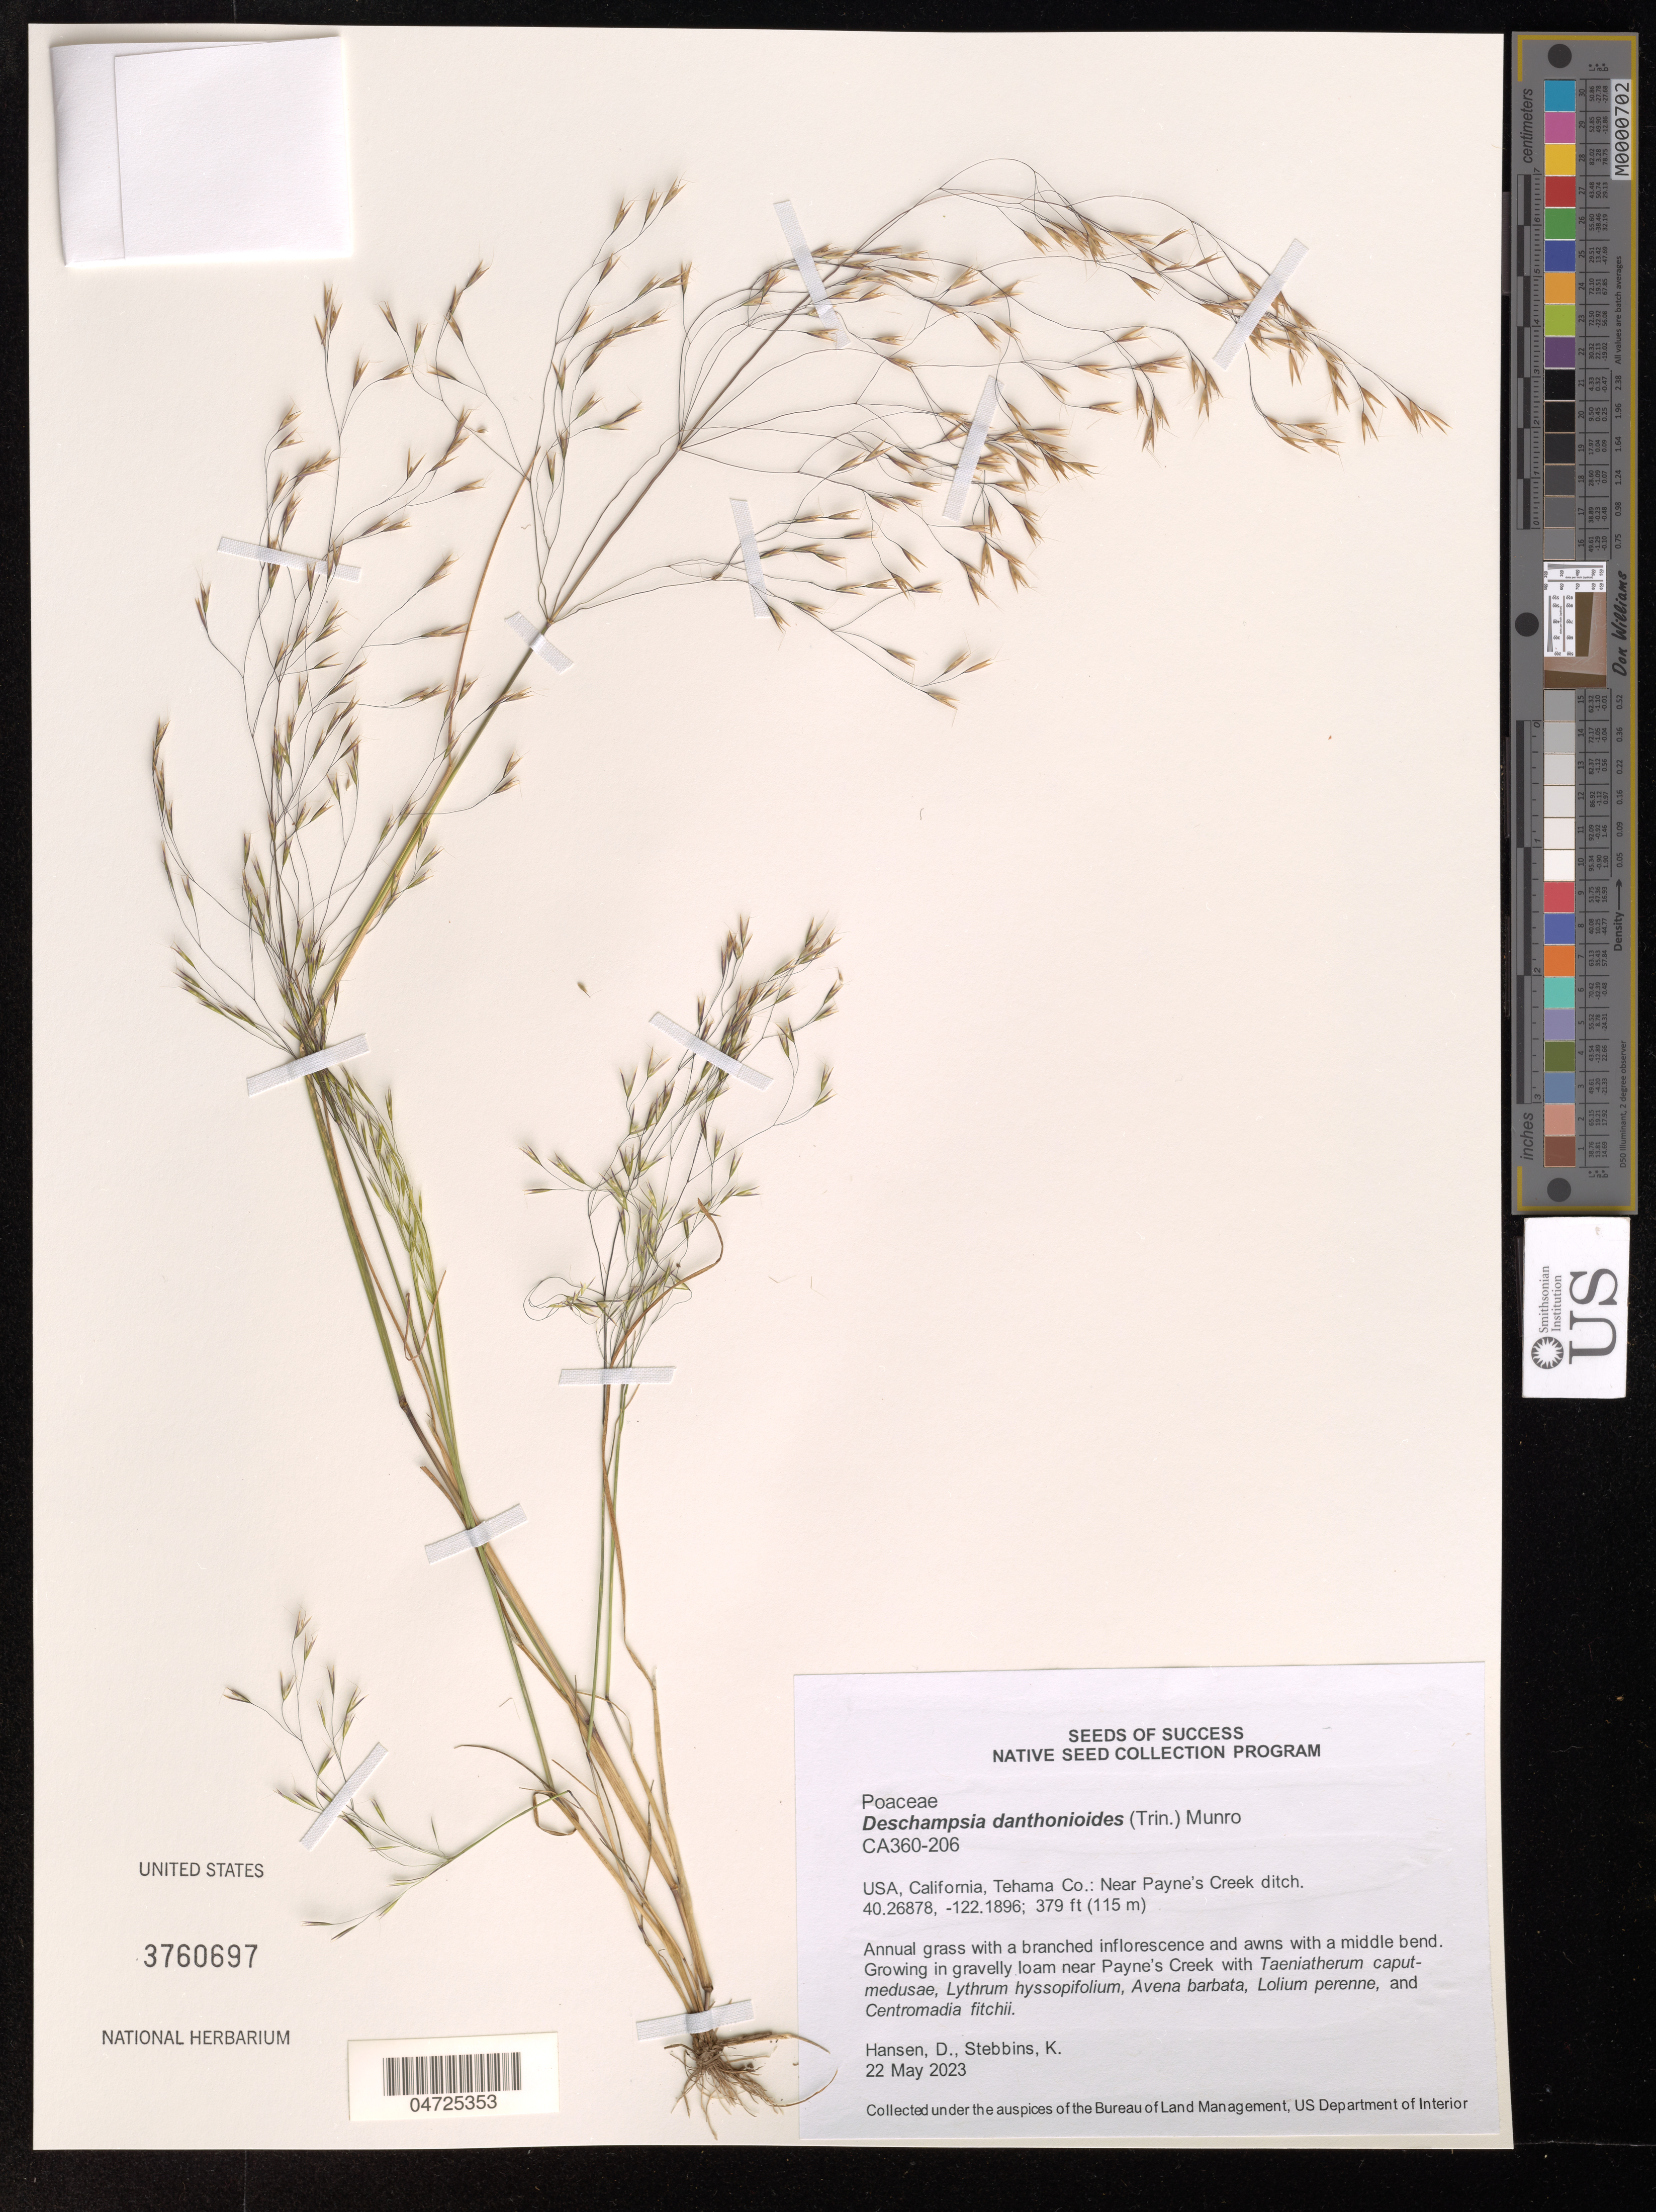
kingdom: Plantae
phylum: Tracheophyta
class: Liliopsida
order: Poales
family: Poaceae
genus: Deschampsia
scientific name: Deschampsia danthonioides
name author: (Trin.) Munro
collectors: D. Johansen & K. Stebbins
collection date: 2023-05-22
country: United States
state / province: California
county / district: Tehama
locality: Teama Co.: Near Payne's Creek ditch.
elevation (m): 116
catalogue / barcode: US 3760697